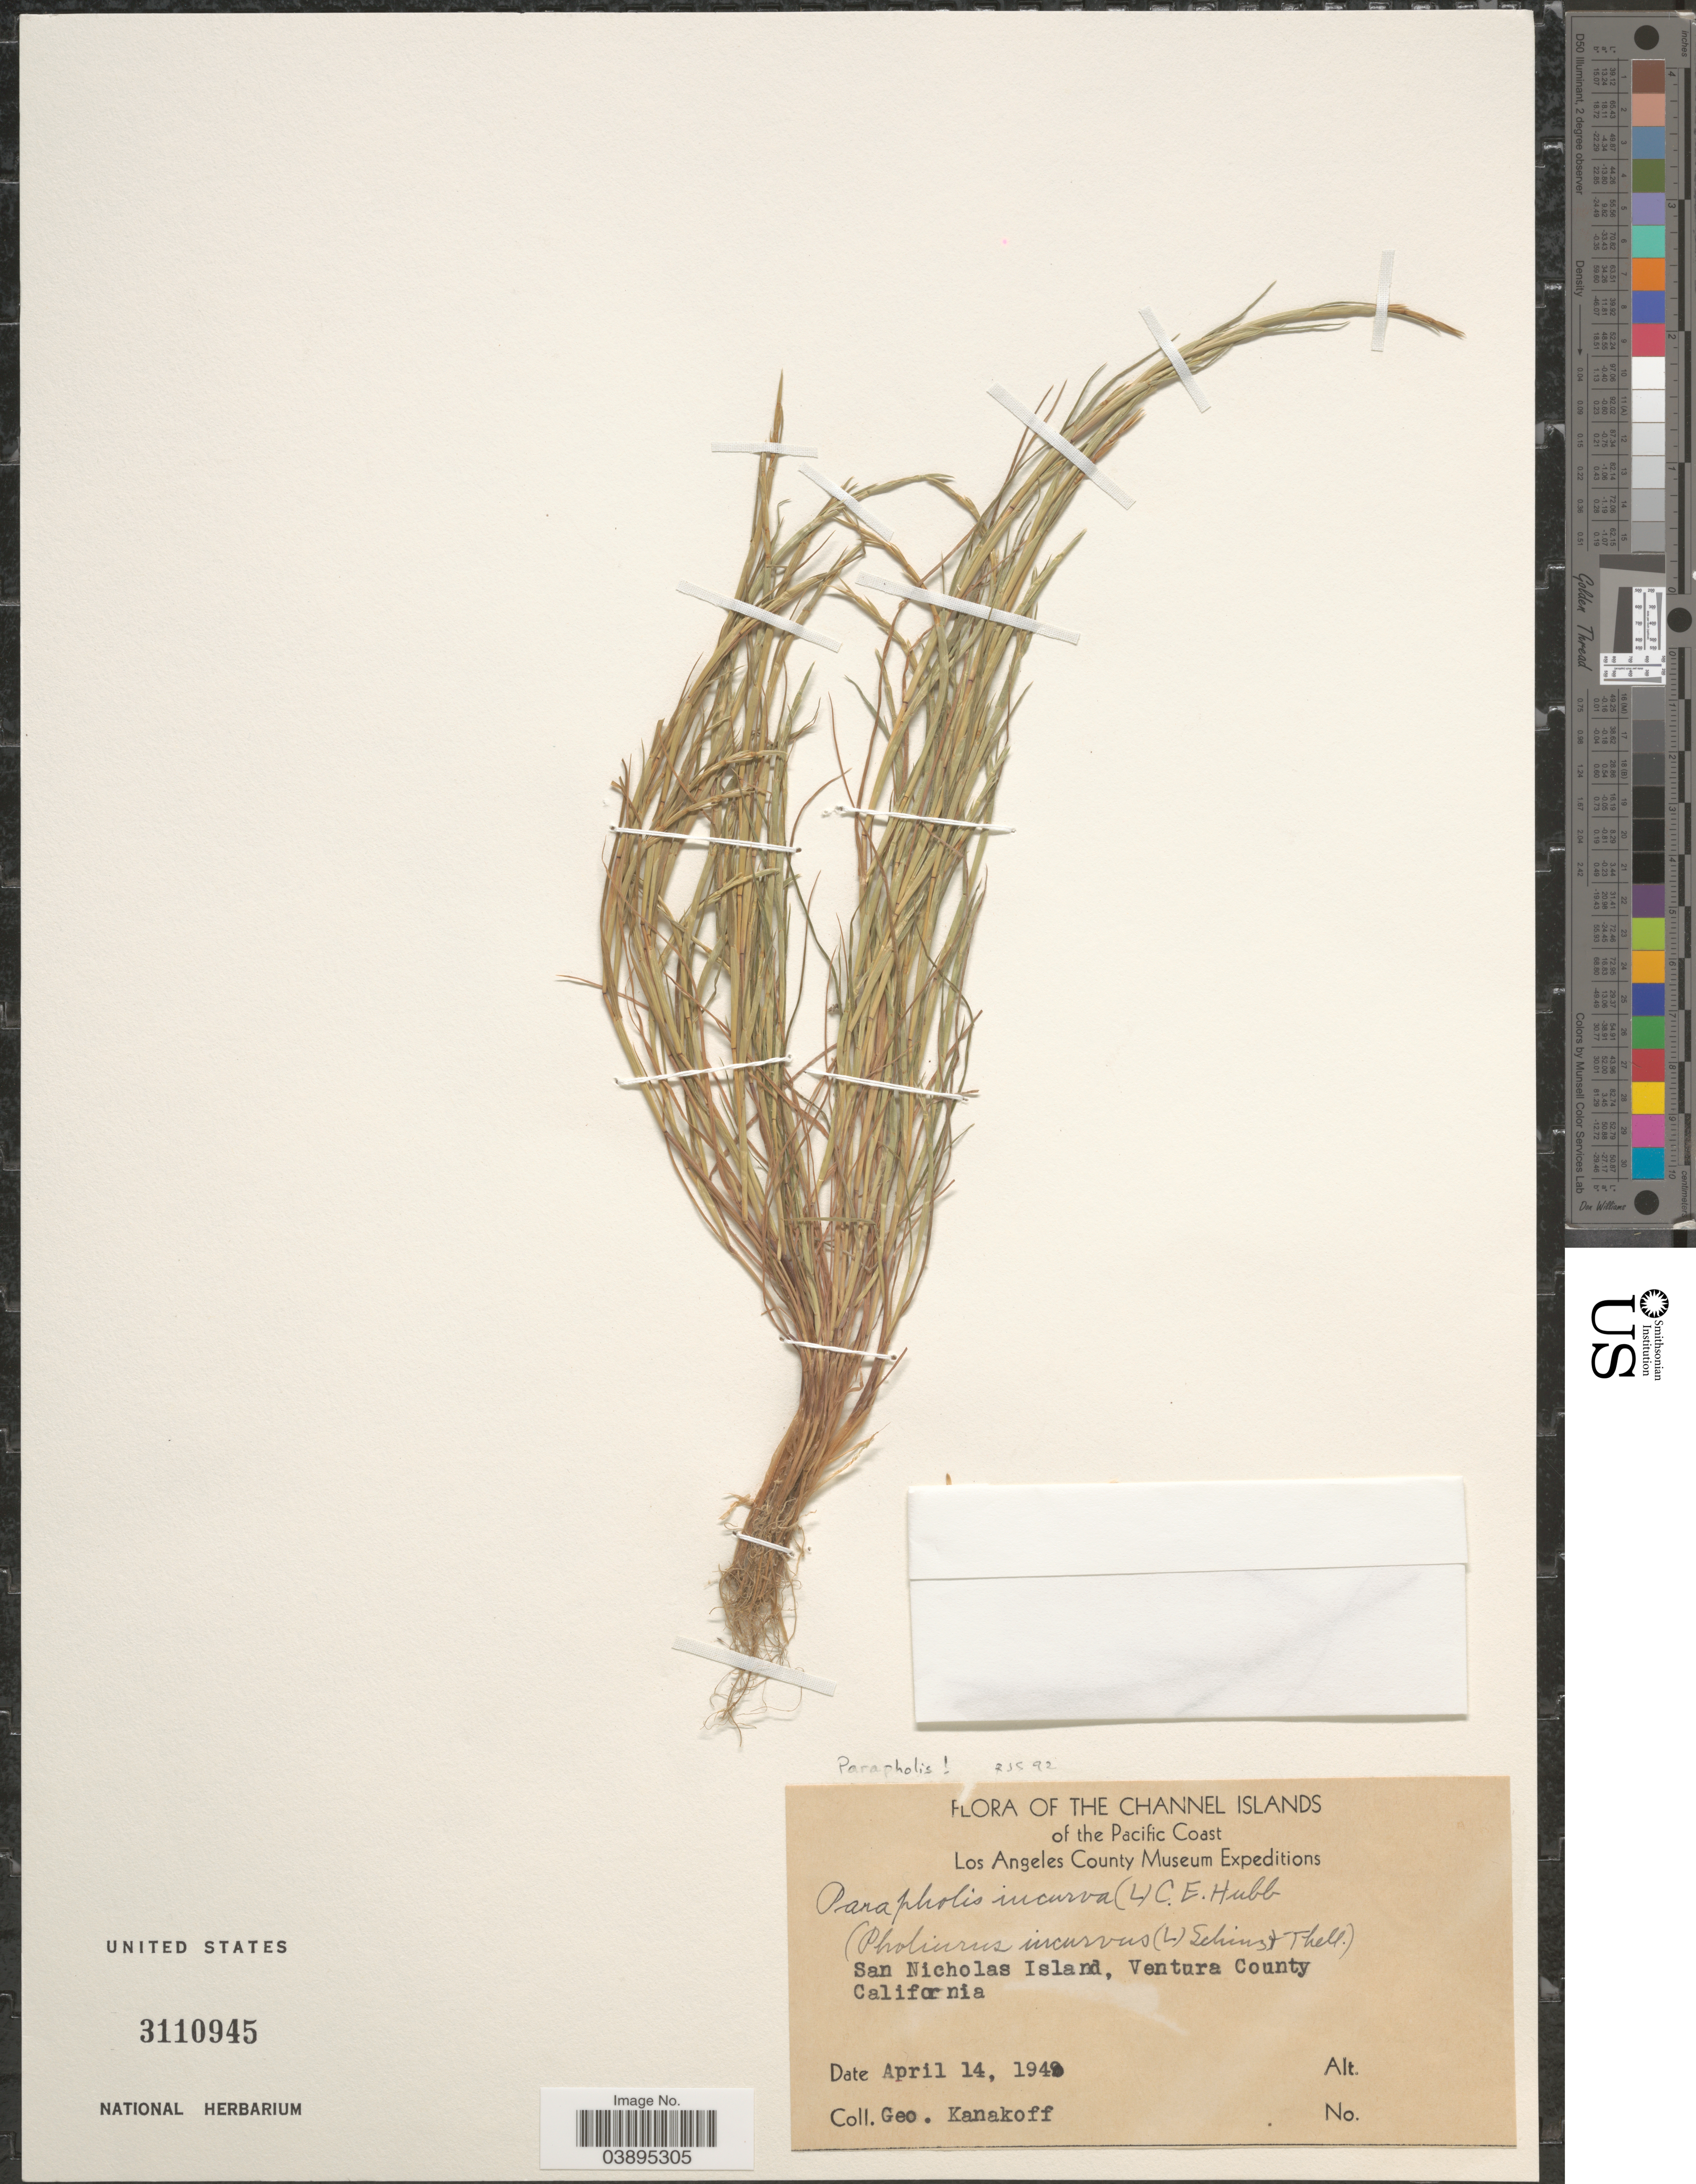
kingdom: Plantae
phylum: Tracheophyta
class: Liliopsida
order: Poales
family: Poaceae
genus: Parapholis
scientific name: Parapholis incurva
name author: (L.) C.E. Hubb.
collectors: G. Kanakoff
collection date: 1948-04-14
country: United States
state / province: California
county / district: Ventura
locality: The Channel Islands of the Pacific Coast. San Nicholas Island, Ventura County.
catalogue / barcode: US 3110945